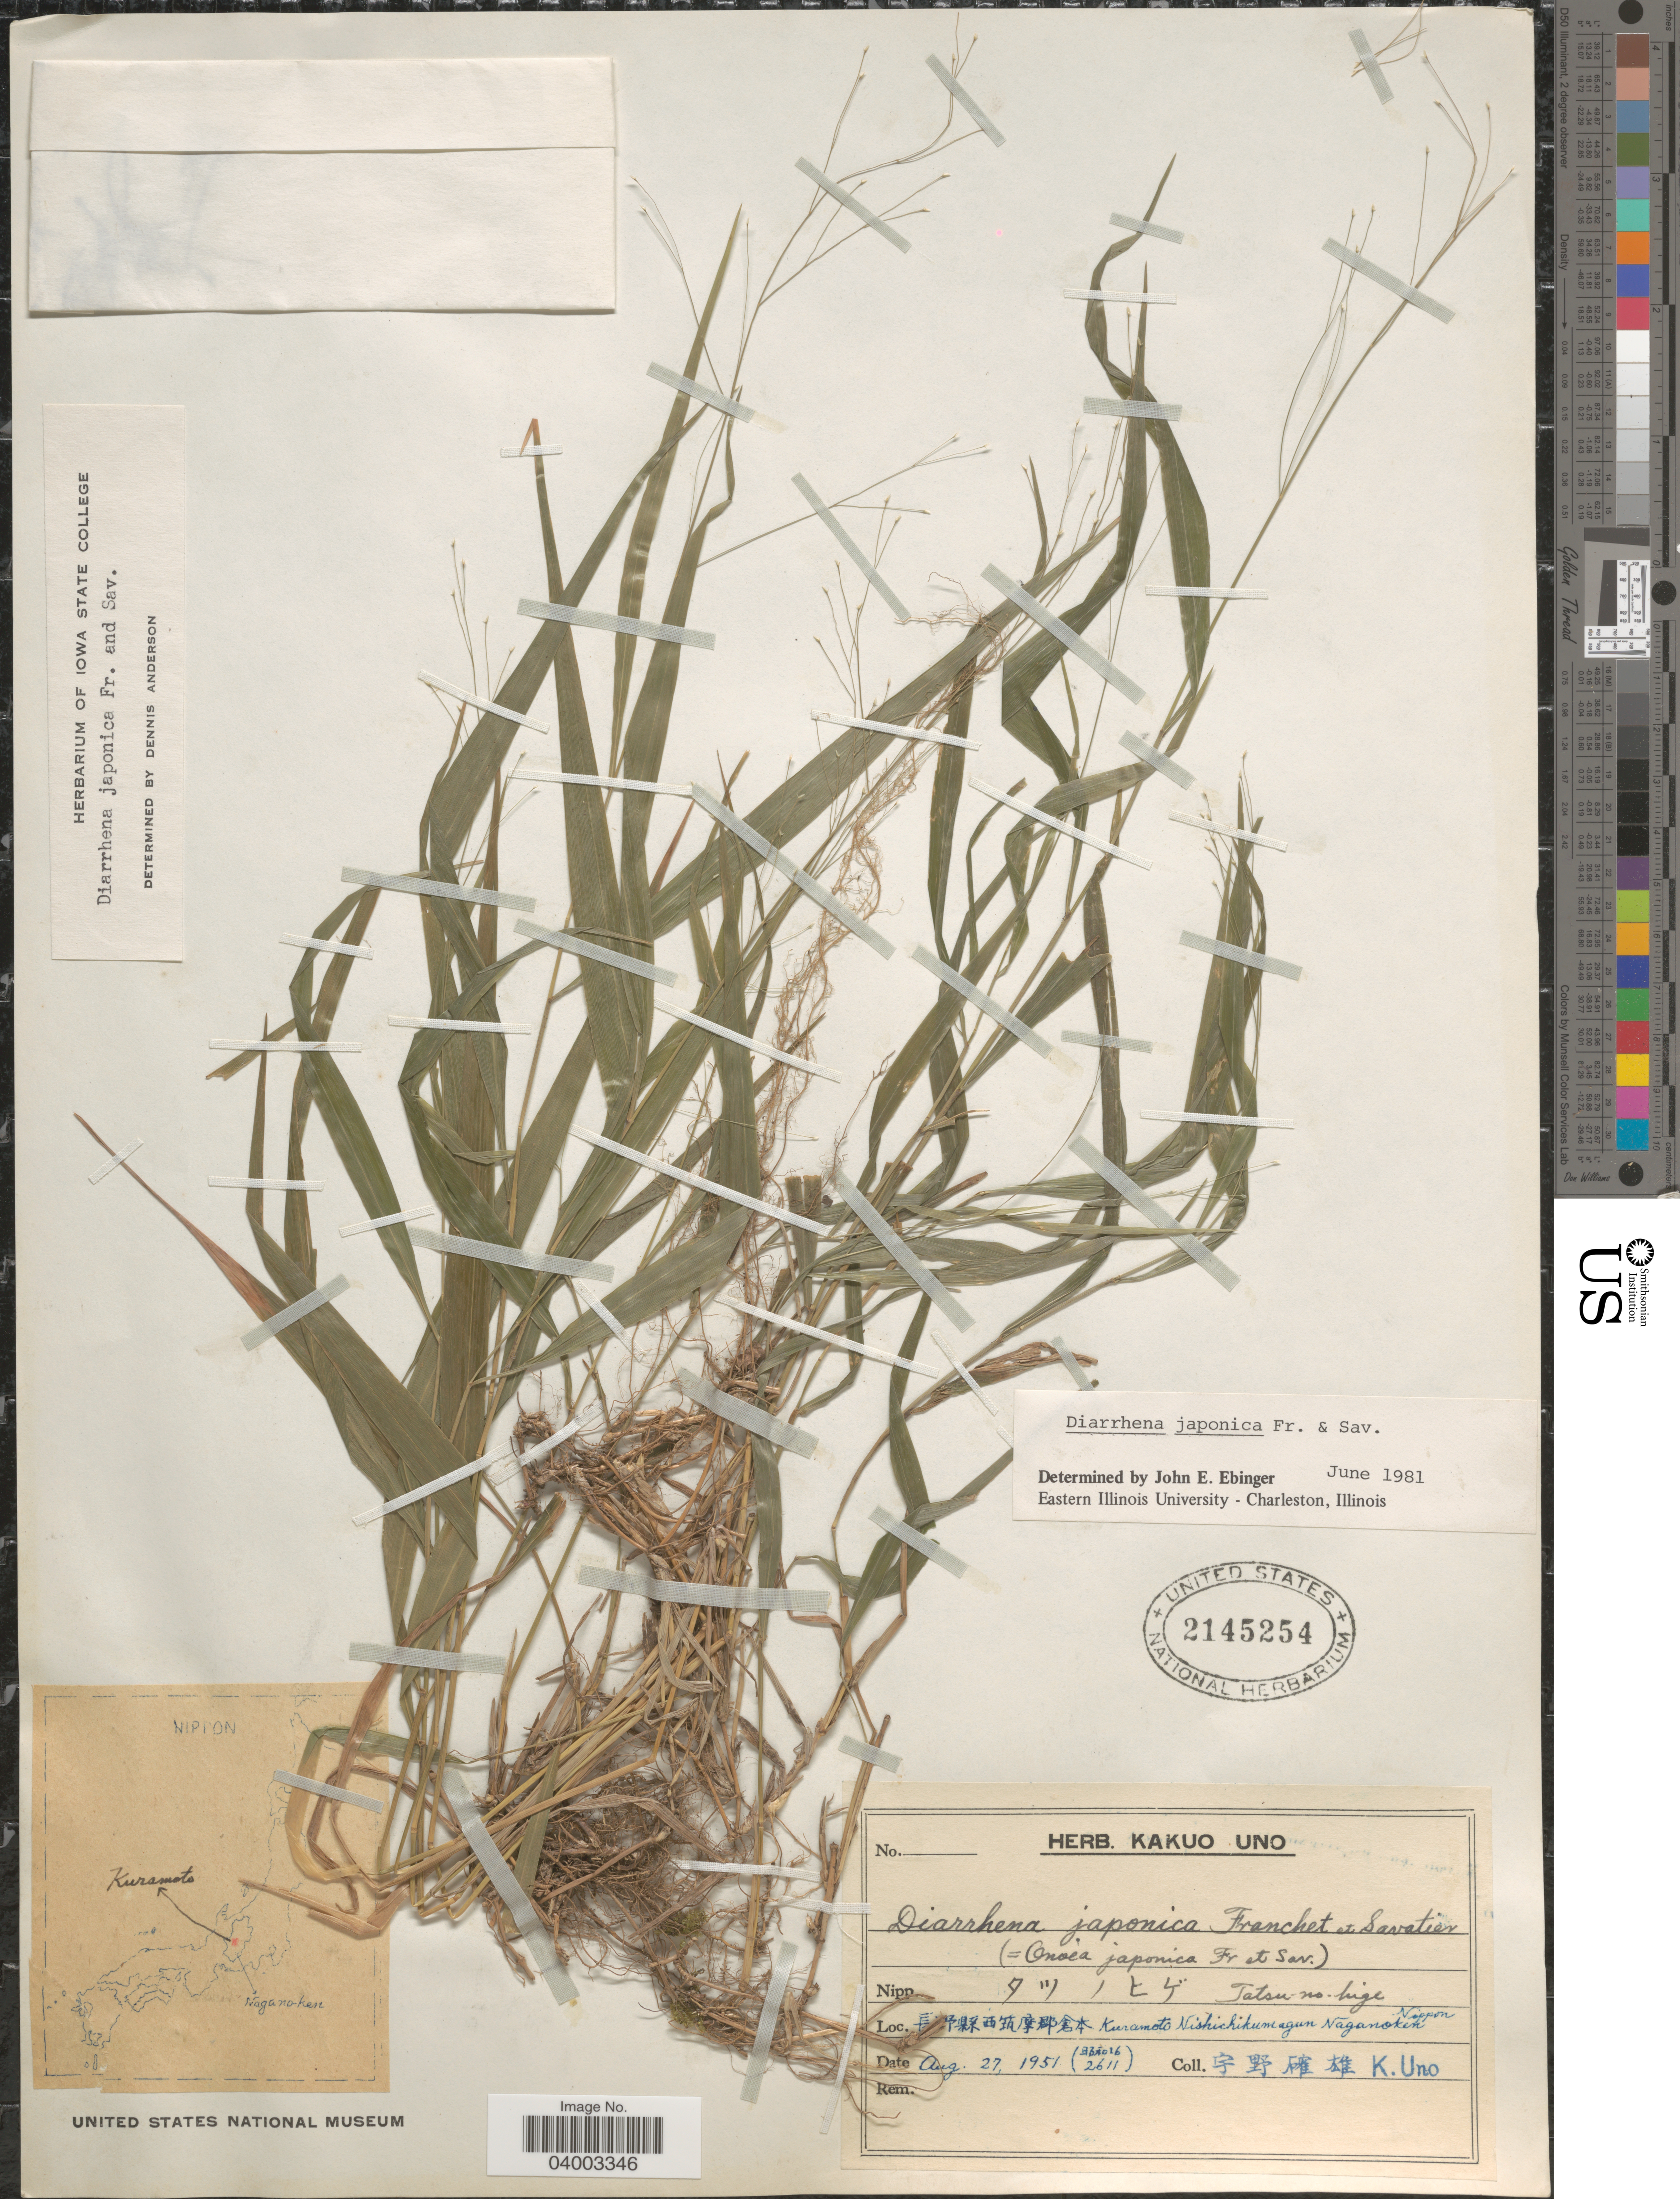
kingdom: Plantae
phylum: Tracheophyta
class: Liliopsida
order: Poales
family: Poaceae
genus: Diarrhena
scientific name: Diarrhena japonica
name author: Franch. & Sav.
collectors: K. Uno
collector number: (X 2611)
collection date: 1951-08-27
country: Japan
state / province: Nagano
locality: X Kuramoto Nishichikumagun Naganoken Nippon.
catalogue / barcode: US 2145254